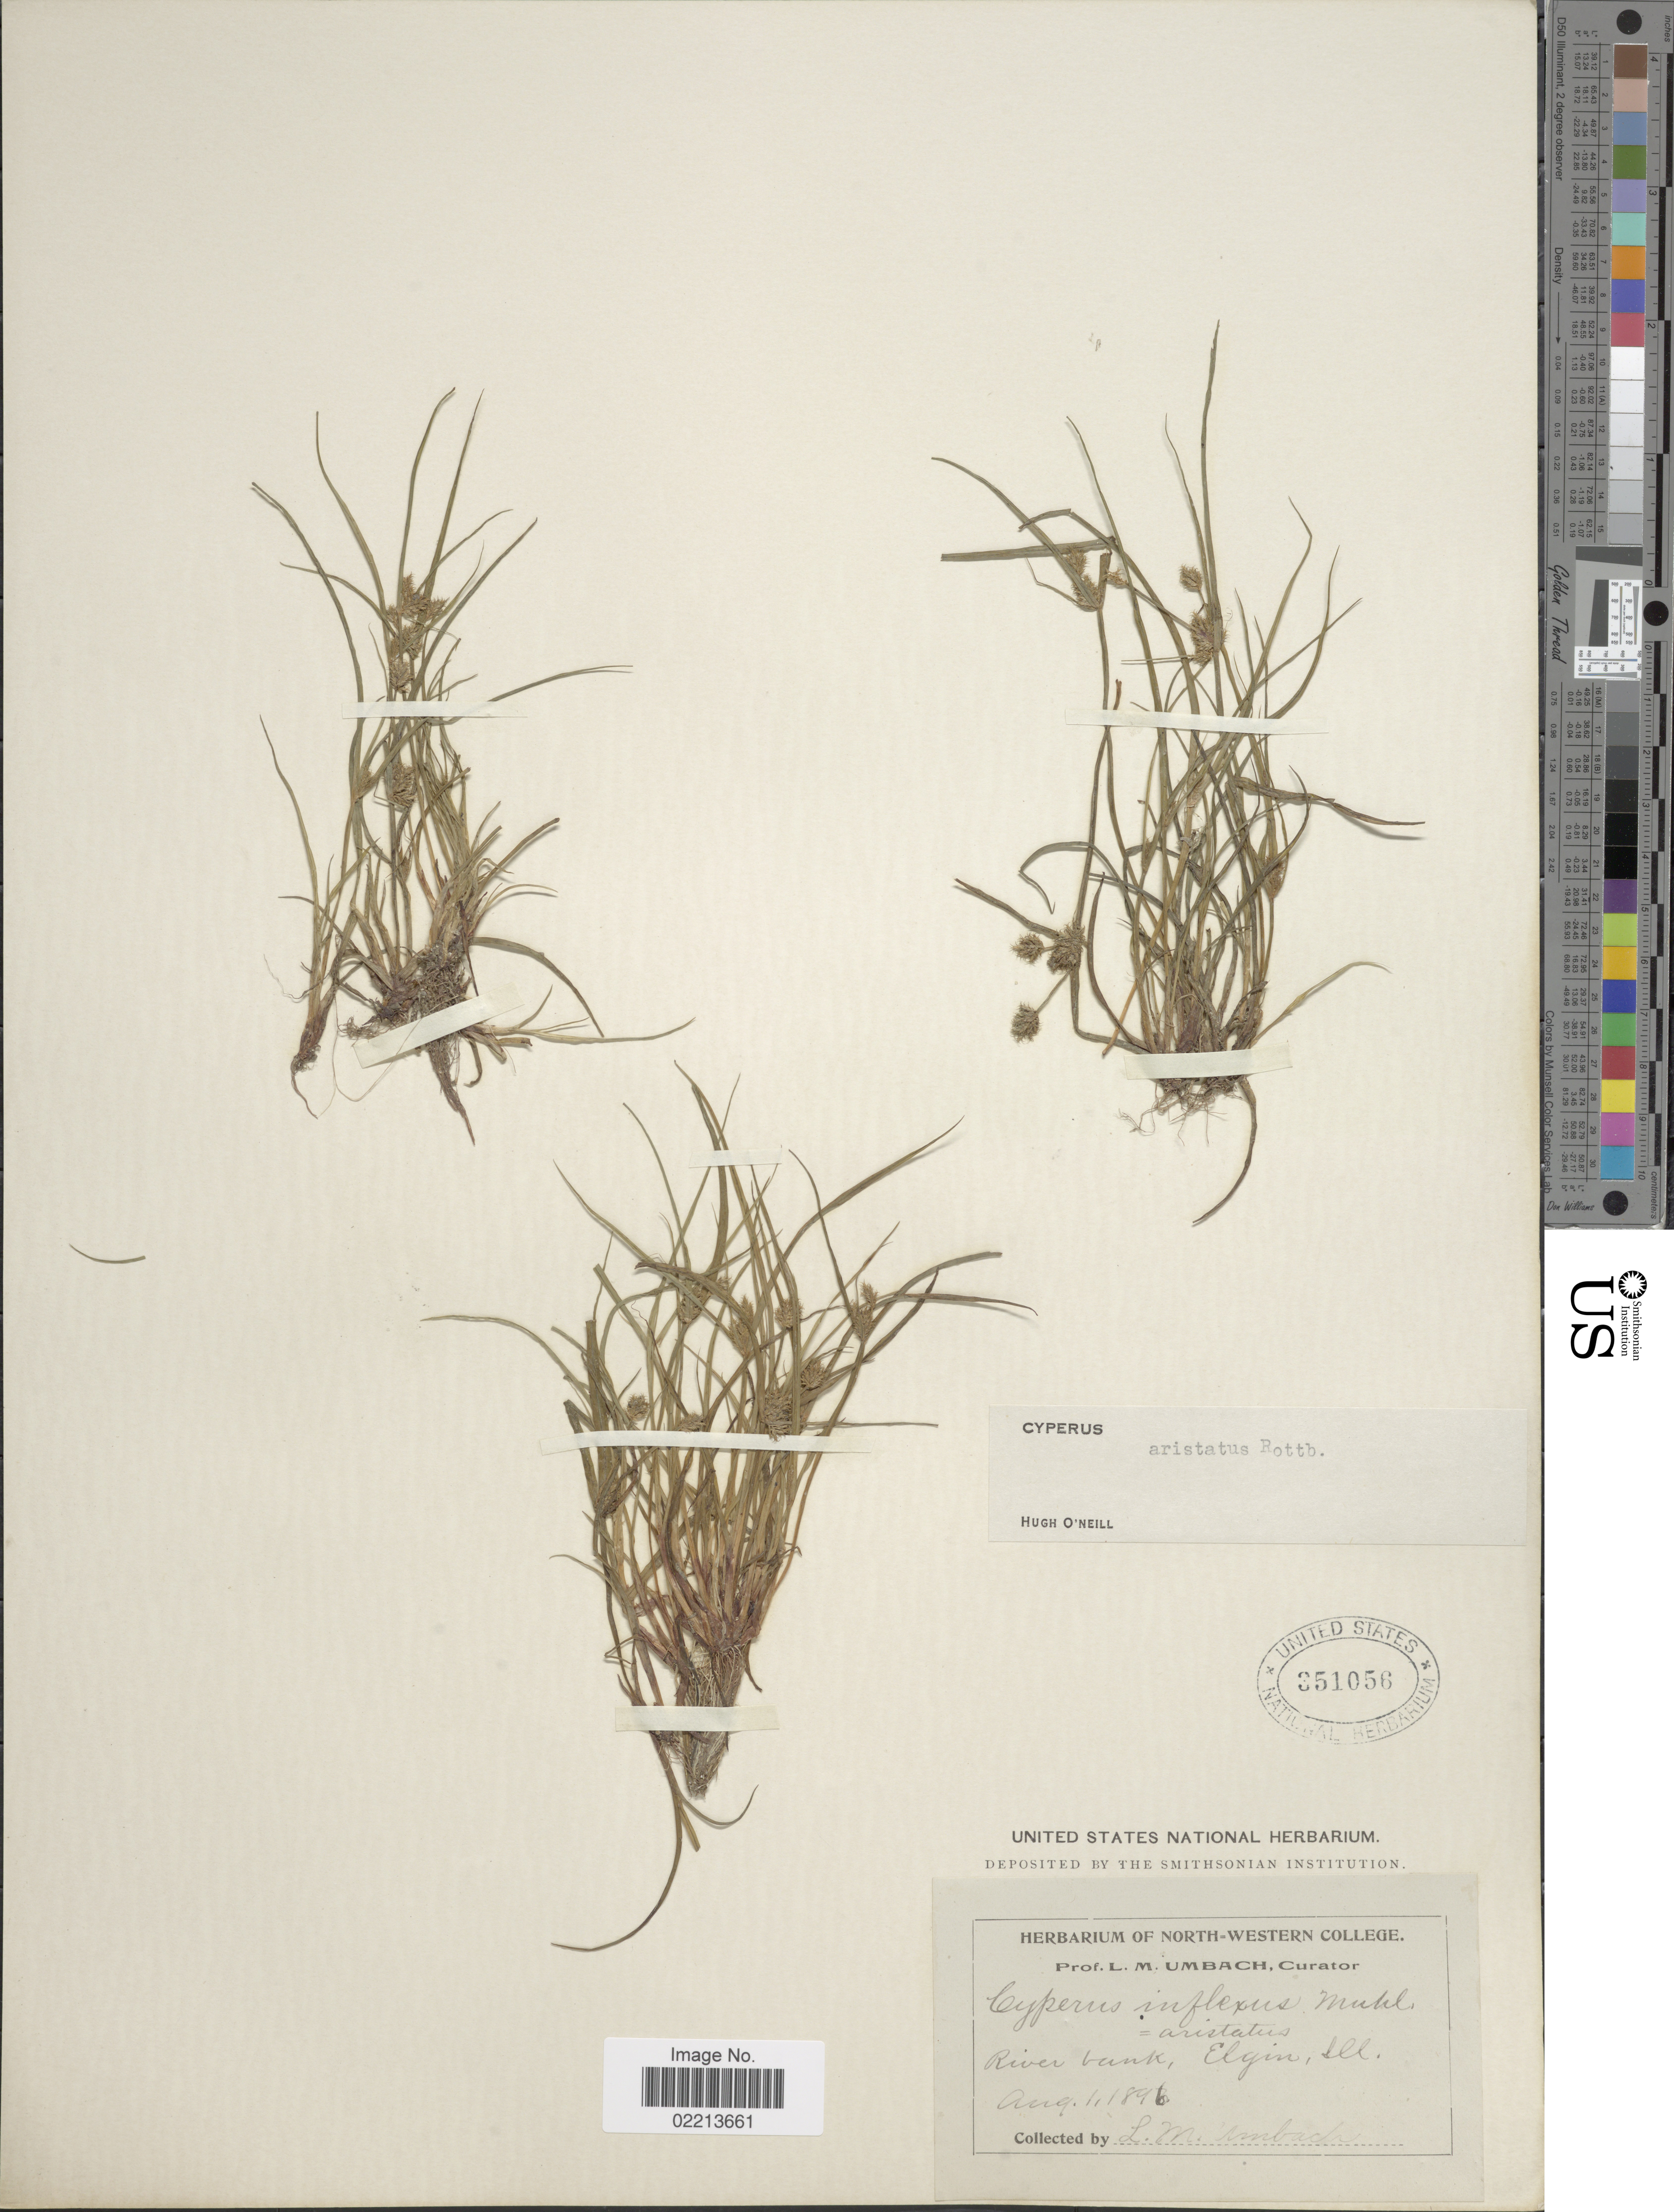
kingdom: Plantae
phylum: Tracheophyta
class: Liliopsida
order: Poales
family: Cyperaceae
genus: Cyperus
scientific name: Cyperus squarrosus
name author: L.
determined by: Strong, Mark T., (BOT), Smithsonian Institution - National Museum of Natural History (UNITED STATES)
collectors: L. M. Umbach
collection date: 1896-08-11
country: United States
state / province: Illinois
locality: River bank, Elgin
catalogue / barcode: US 351056